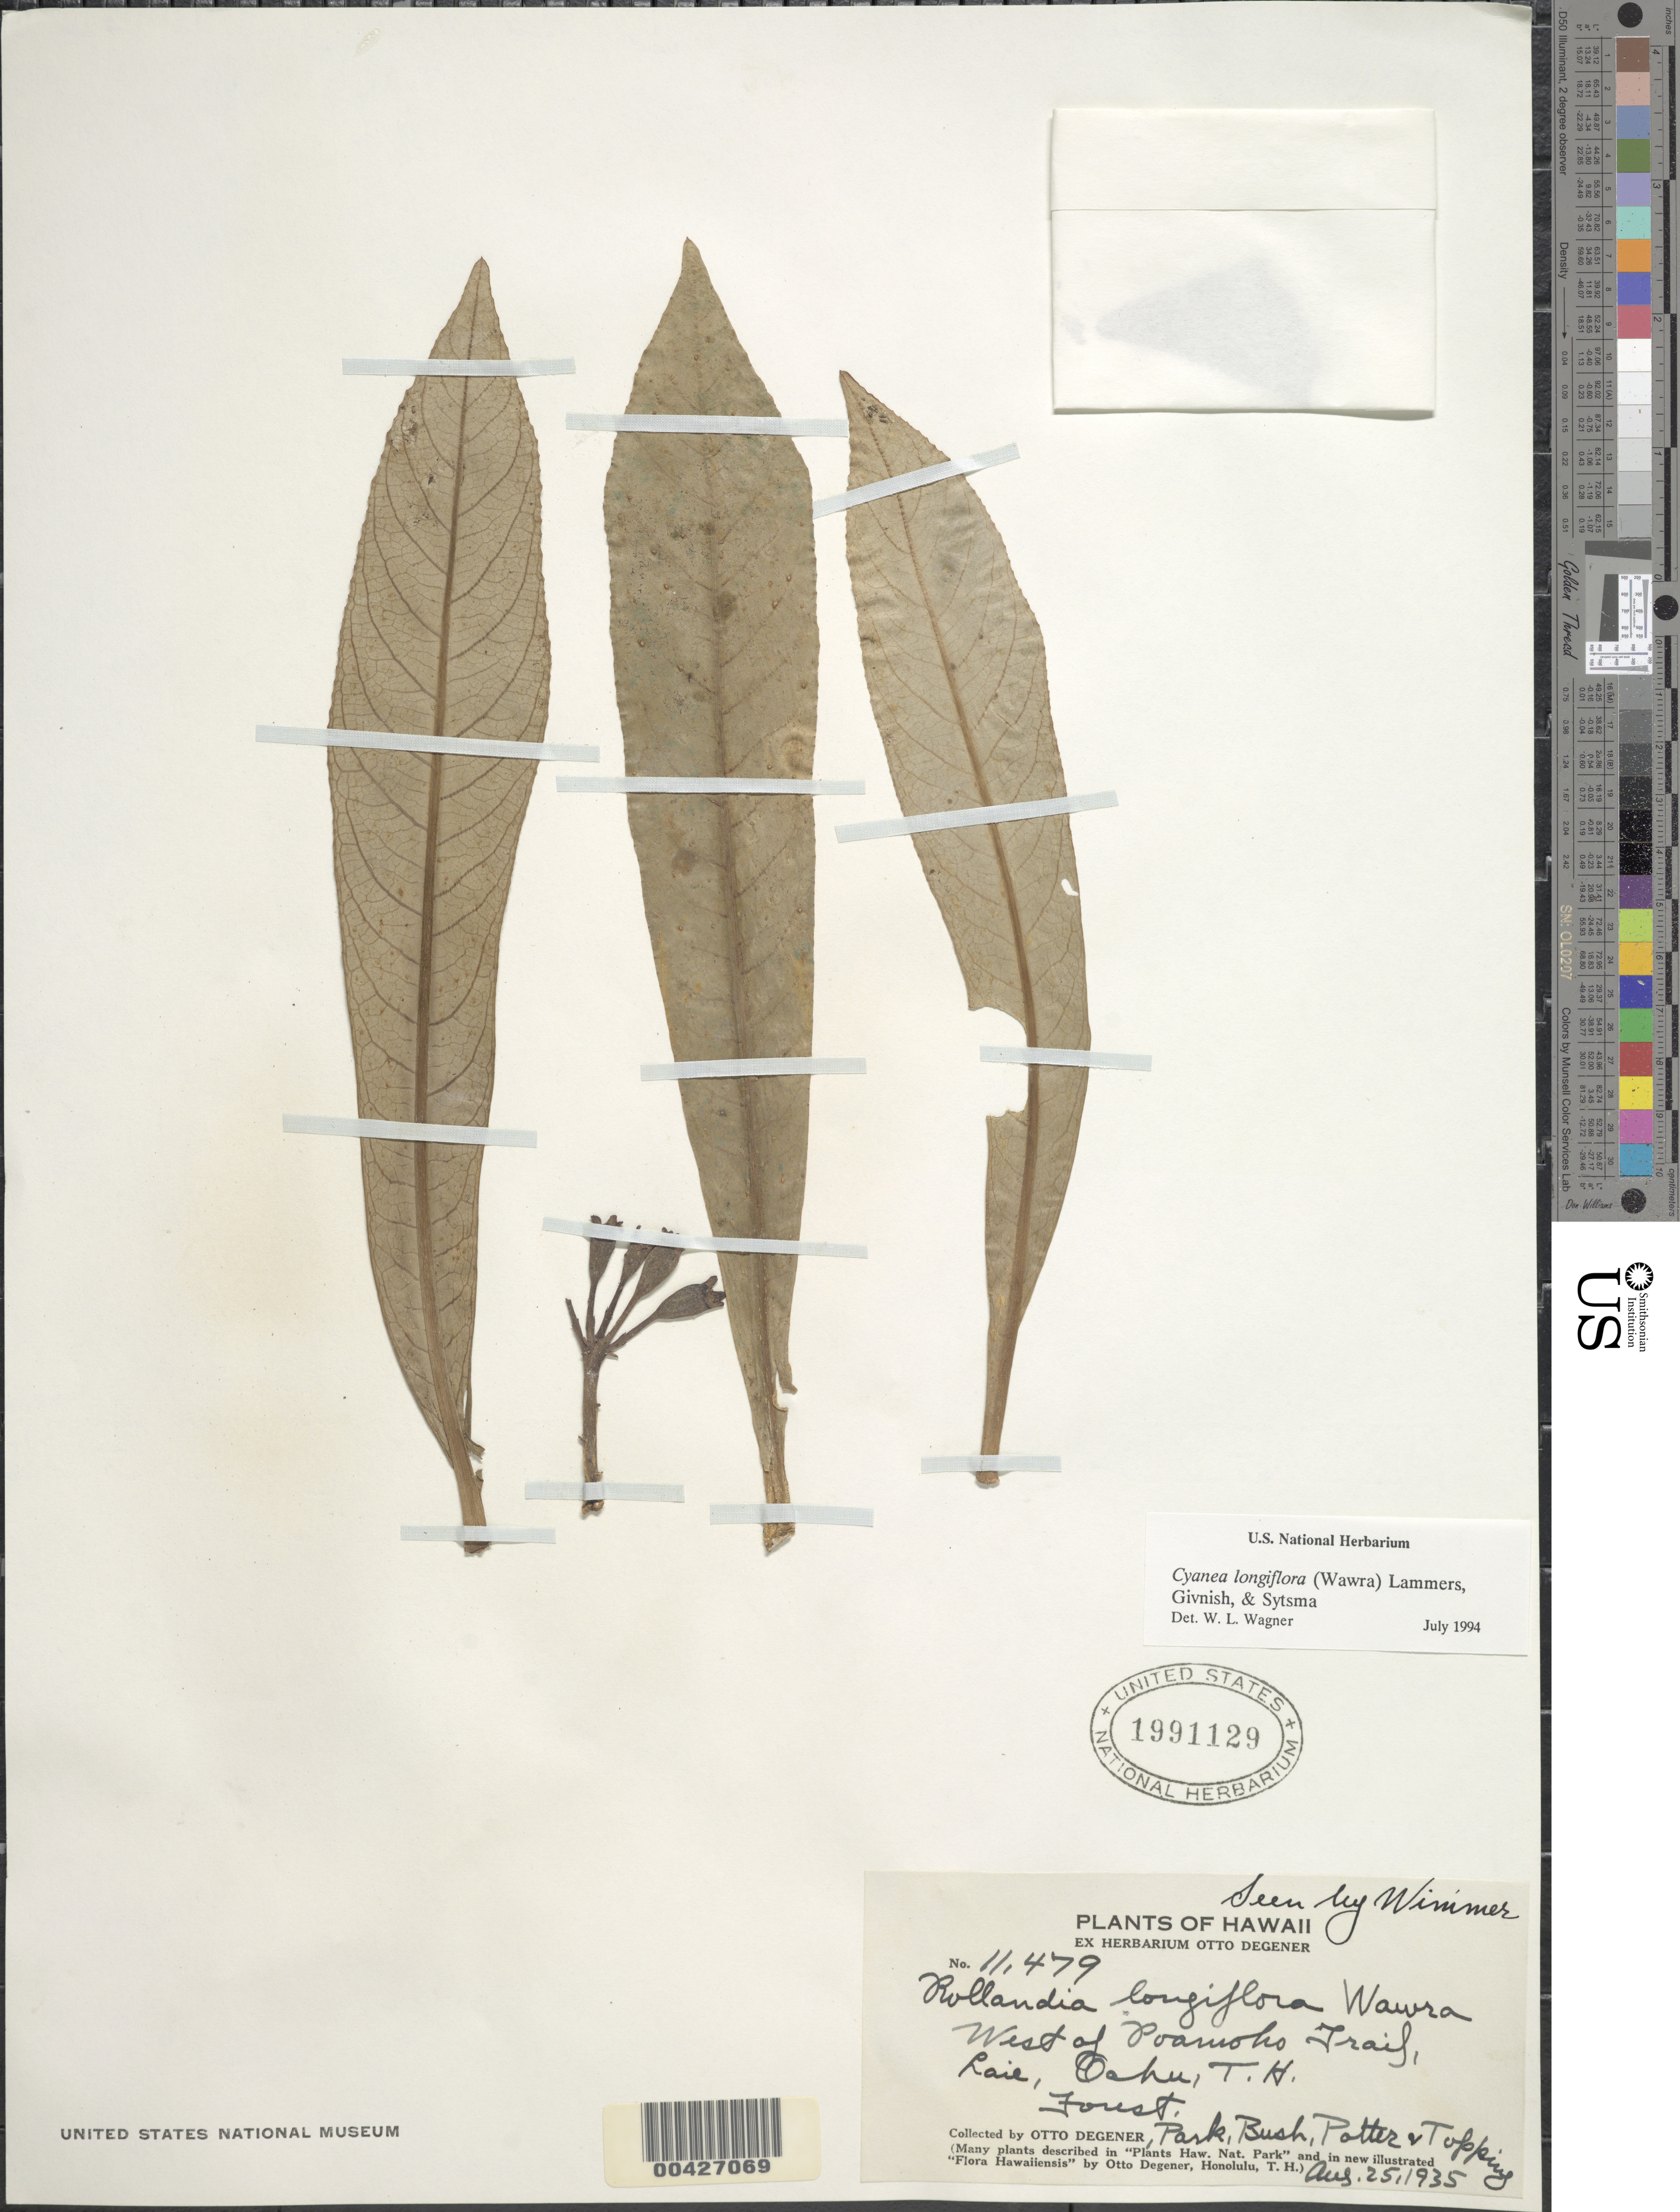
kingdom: Plantae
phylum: Tracheophyta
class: Magnoliopsida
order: Asterales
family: Campanulaceae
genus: Cyanea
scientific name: Cyanea longiflora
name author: (Wawra) Lammers et al.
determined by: Wagner, W. L., (BOT), Smithsonian Institution - National Museum of Natural History (UNITED STATES)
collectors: O. Degener, Park, B. F. Bush, Potter & D. L. Topping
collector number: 11479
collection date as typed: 25 Aug 1935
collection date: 1935-08-25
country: United States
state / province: Hawaii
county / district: Honolulu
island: Oahu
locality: W of Poamoho Trail, Laie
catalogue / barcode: US 1991129